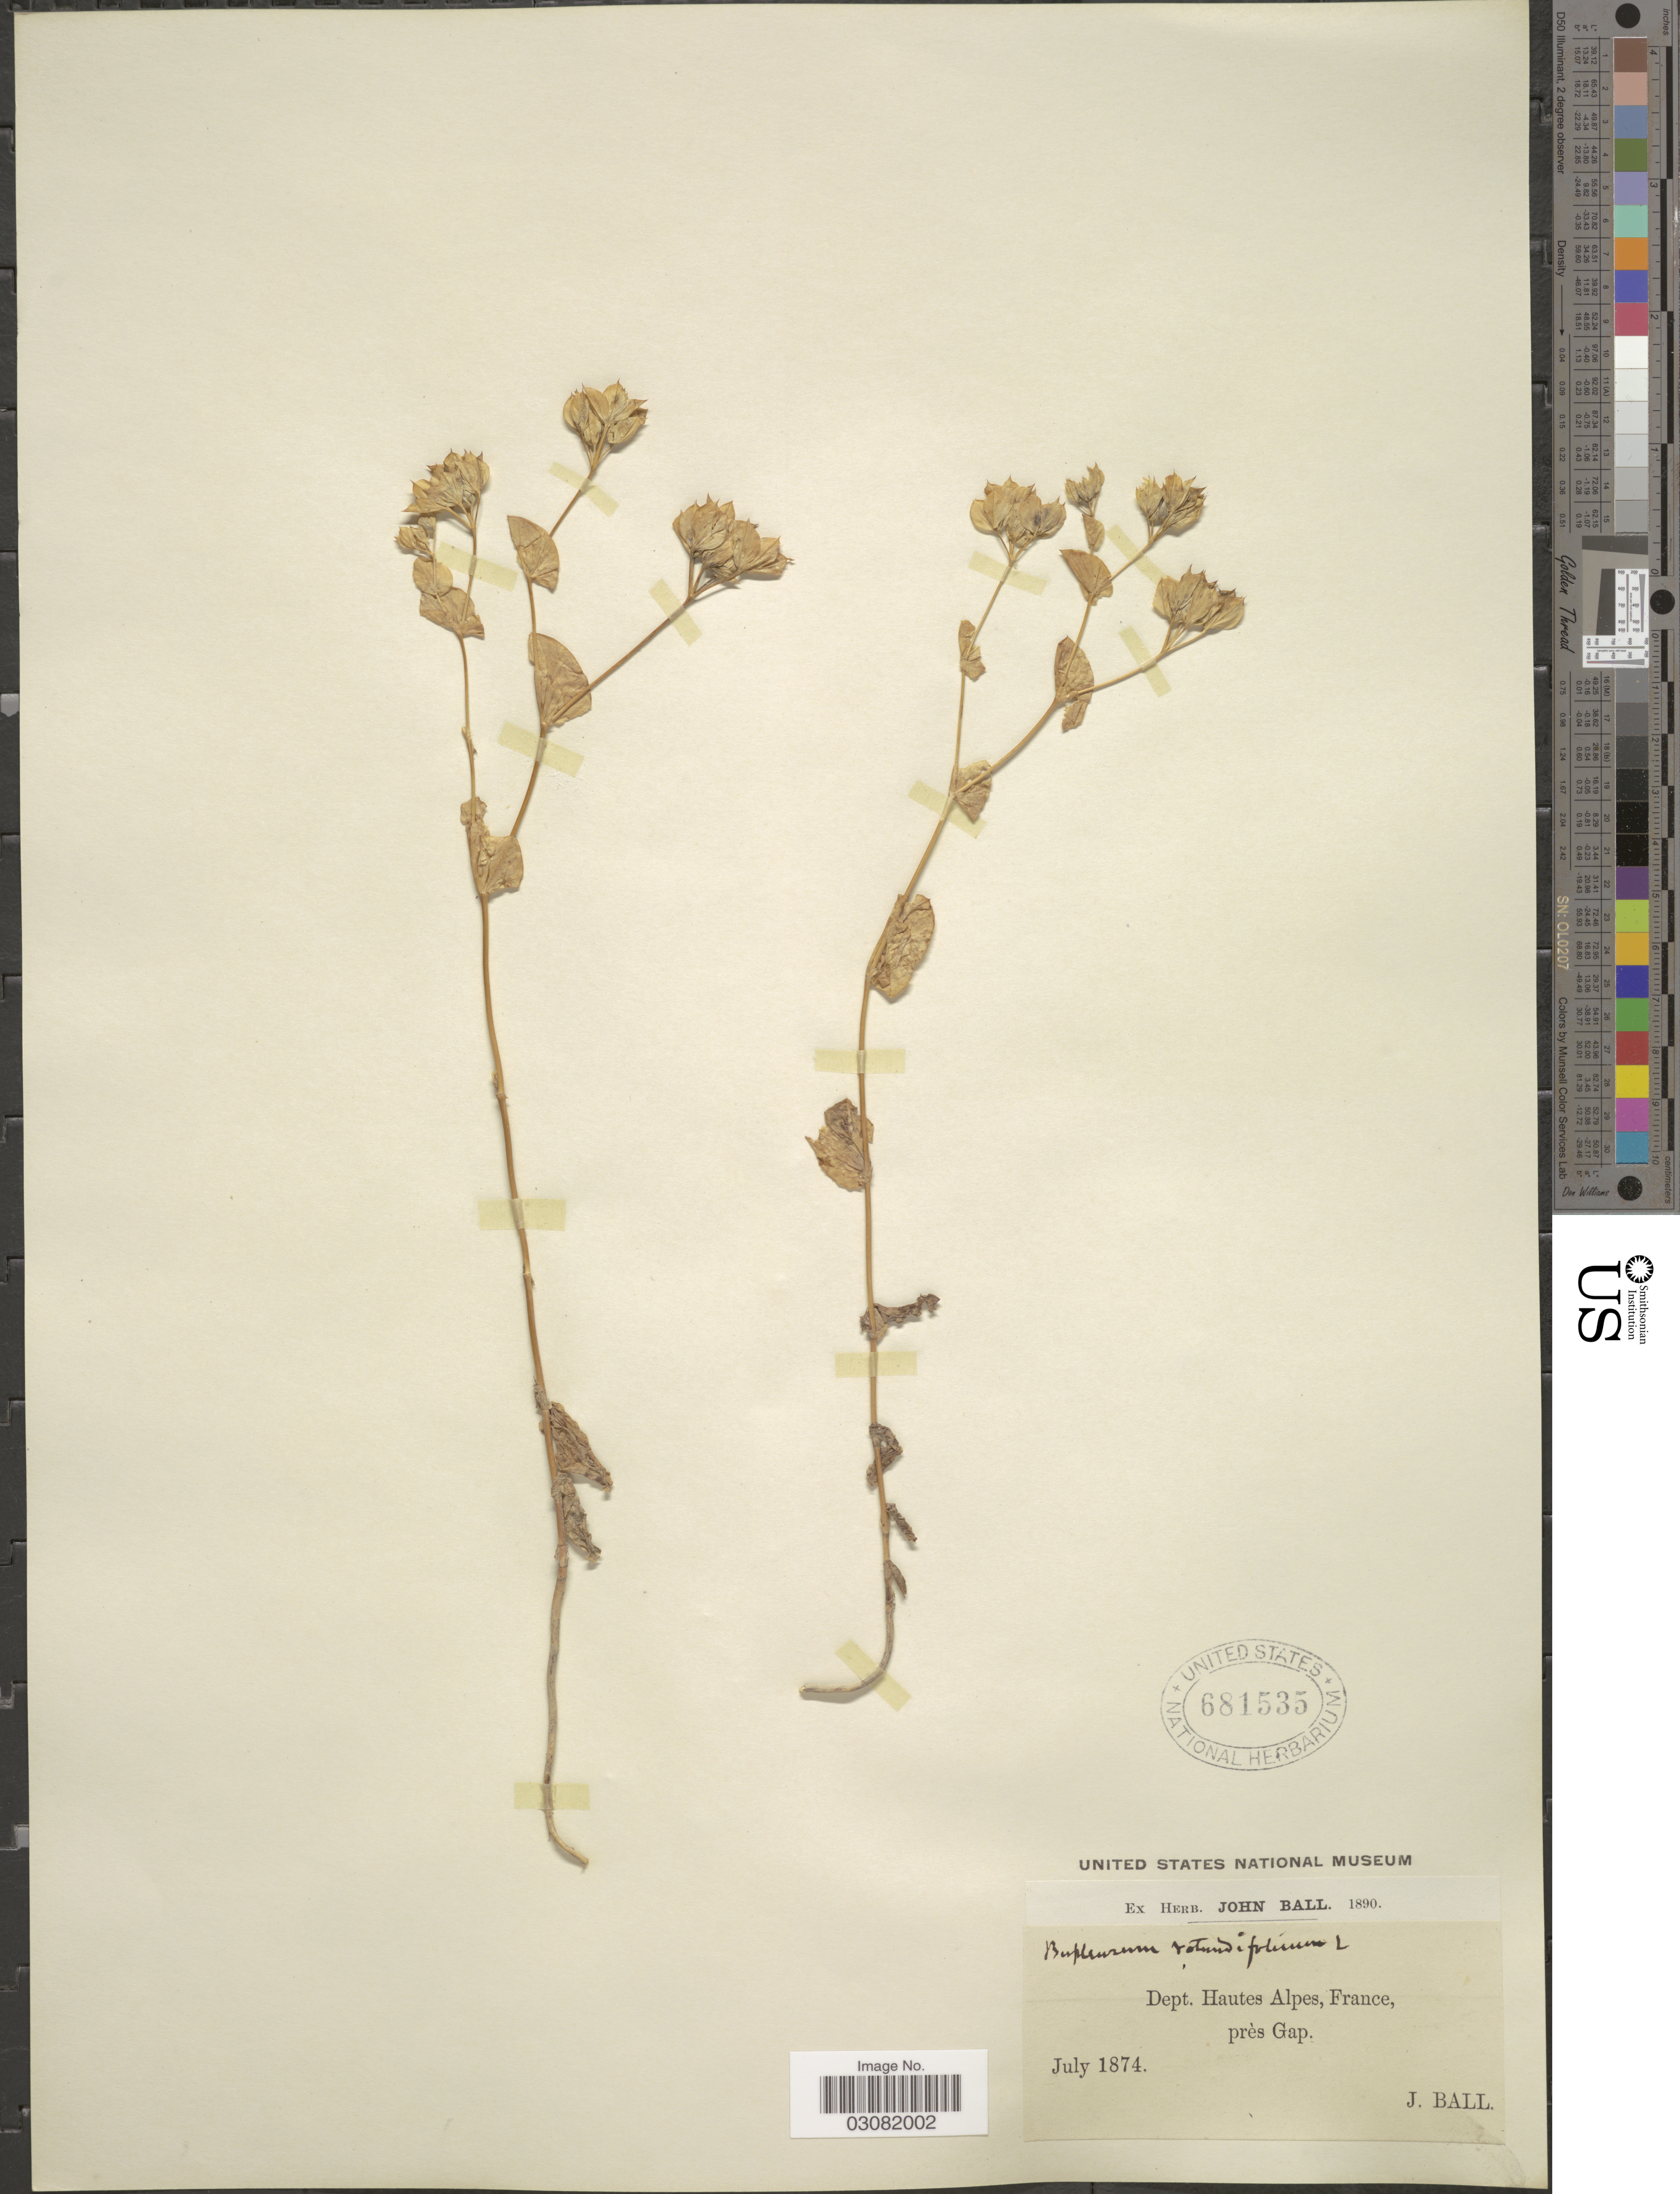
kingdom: Plantae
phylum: Tracheophyta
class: Magnoliopsida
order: Apiales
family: Apiaceae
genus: Bupleurum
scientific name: Bupleurum rotundifolium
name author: L.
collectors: J. Ball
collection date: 1874-07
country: France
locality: Dept. Hautes Alpes, près Gap.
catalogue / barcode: US 681535